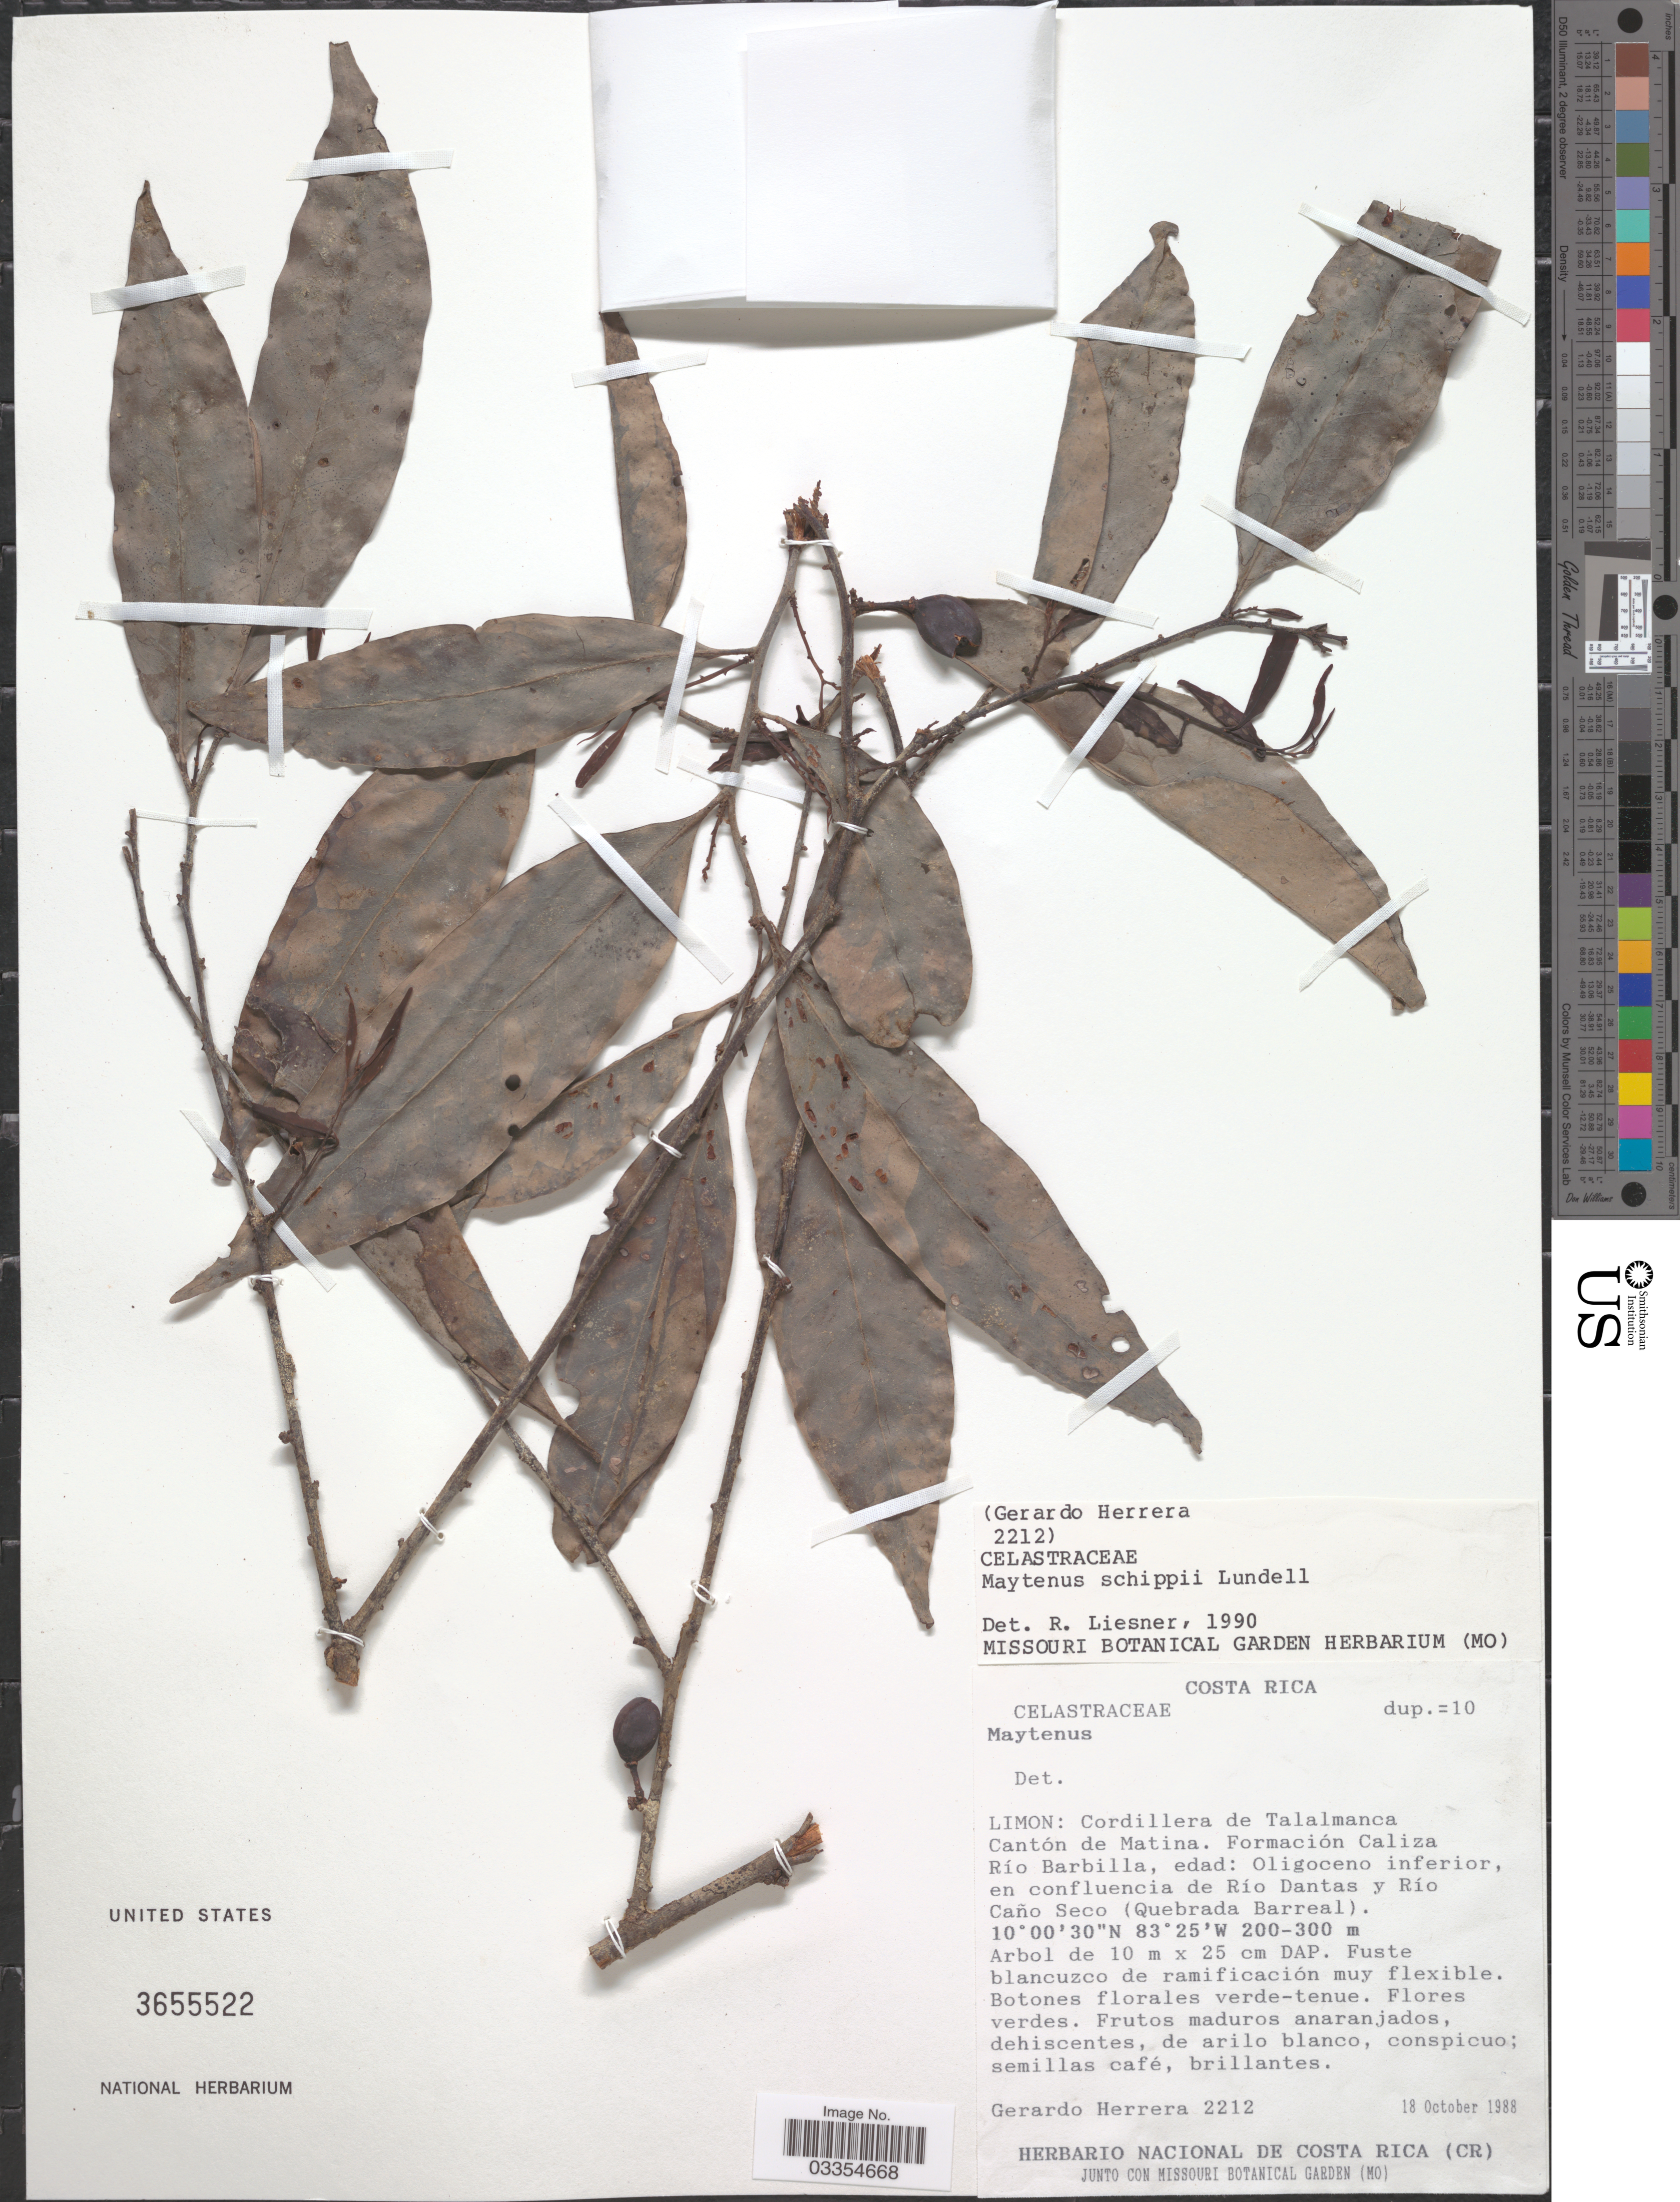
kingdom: Plantae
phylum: Tracheophyta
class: Magnoliopsida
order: Celastrales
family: Celastraceae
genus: Maytenus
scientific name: Maytenus schippii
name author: Lundell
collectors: G. Herrera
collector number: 2212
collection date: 1988-10-18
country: Costa Rica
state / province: Limón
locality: Cordillera de Talalmanca Cantón de Matina. Formación Caliza Río Barbilla, edad: Oligoceno inferior, en confluencia de Río Dantas y Río Caño Seco (Quebrada Barreal).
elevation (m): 200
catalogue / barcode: US 3655522